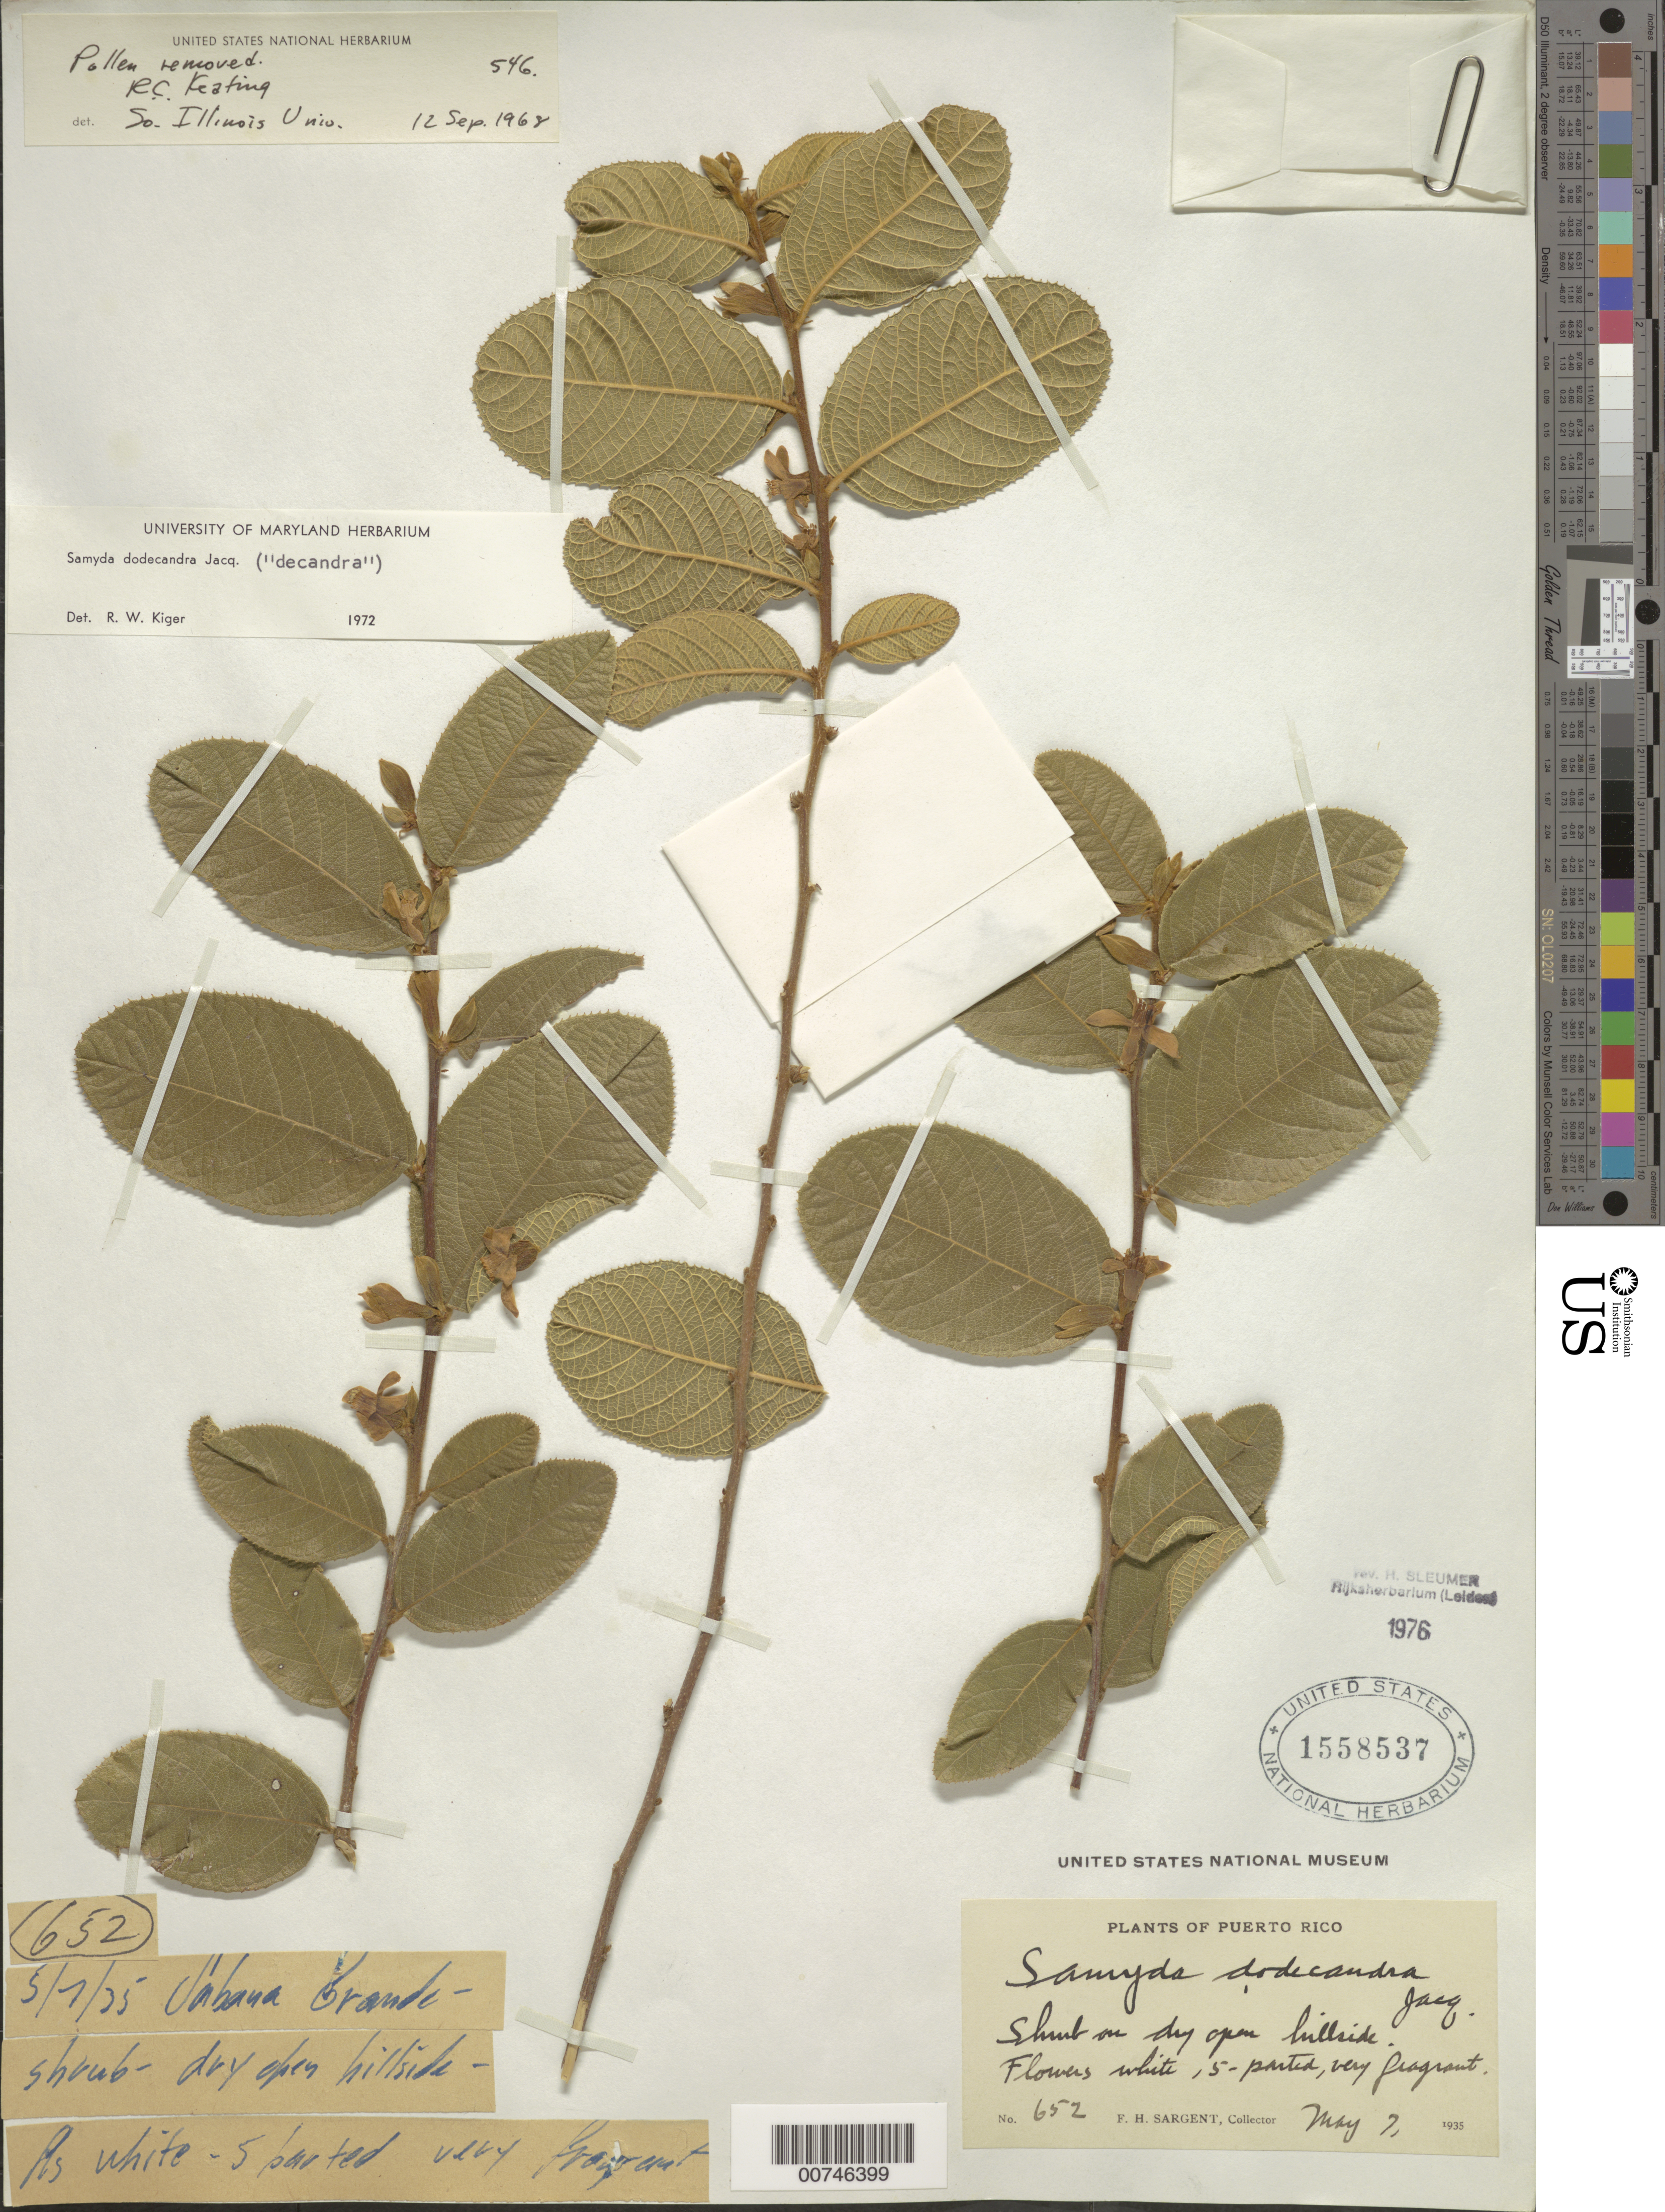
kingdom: Plantae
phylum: Tracheophyta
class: Magnoliopsida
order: Malpighiales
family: Salicaceae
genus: Casearia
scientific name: Casearia dodecandra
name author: (Jacq.) T. Samar. & M.H. Alford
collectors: F. H. Sargent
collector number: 652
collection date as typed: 07 May 1935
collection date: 1935-05-07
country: Puerto Rico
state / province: Sabana Grande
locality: Sabana Grande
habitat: On dry open hillside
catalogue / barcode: US 1558537